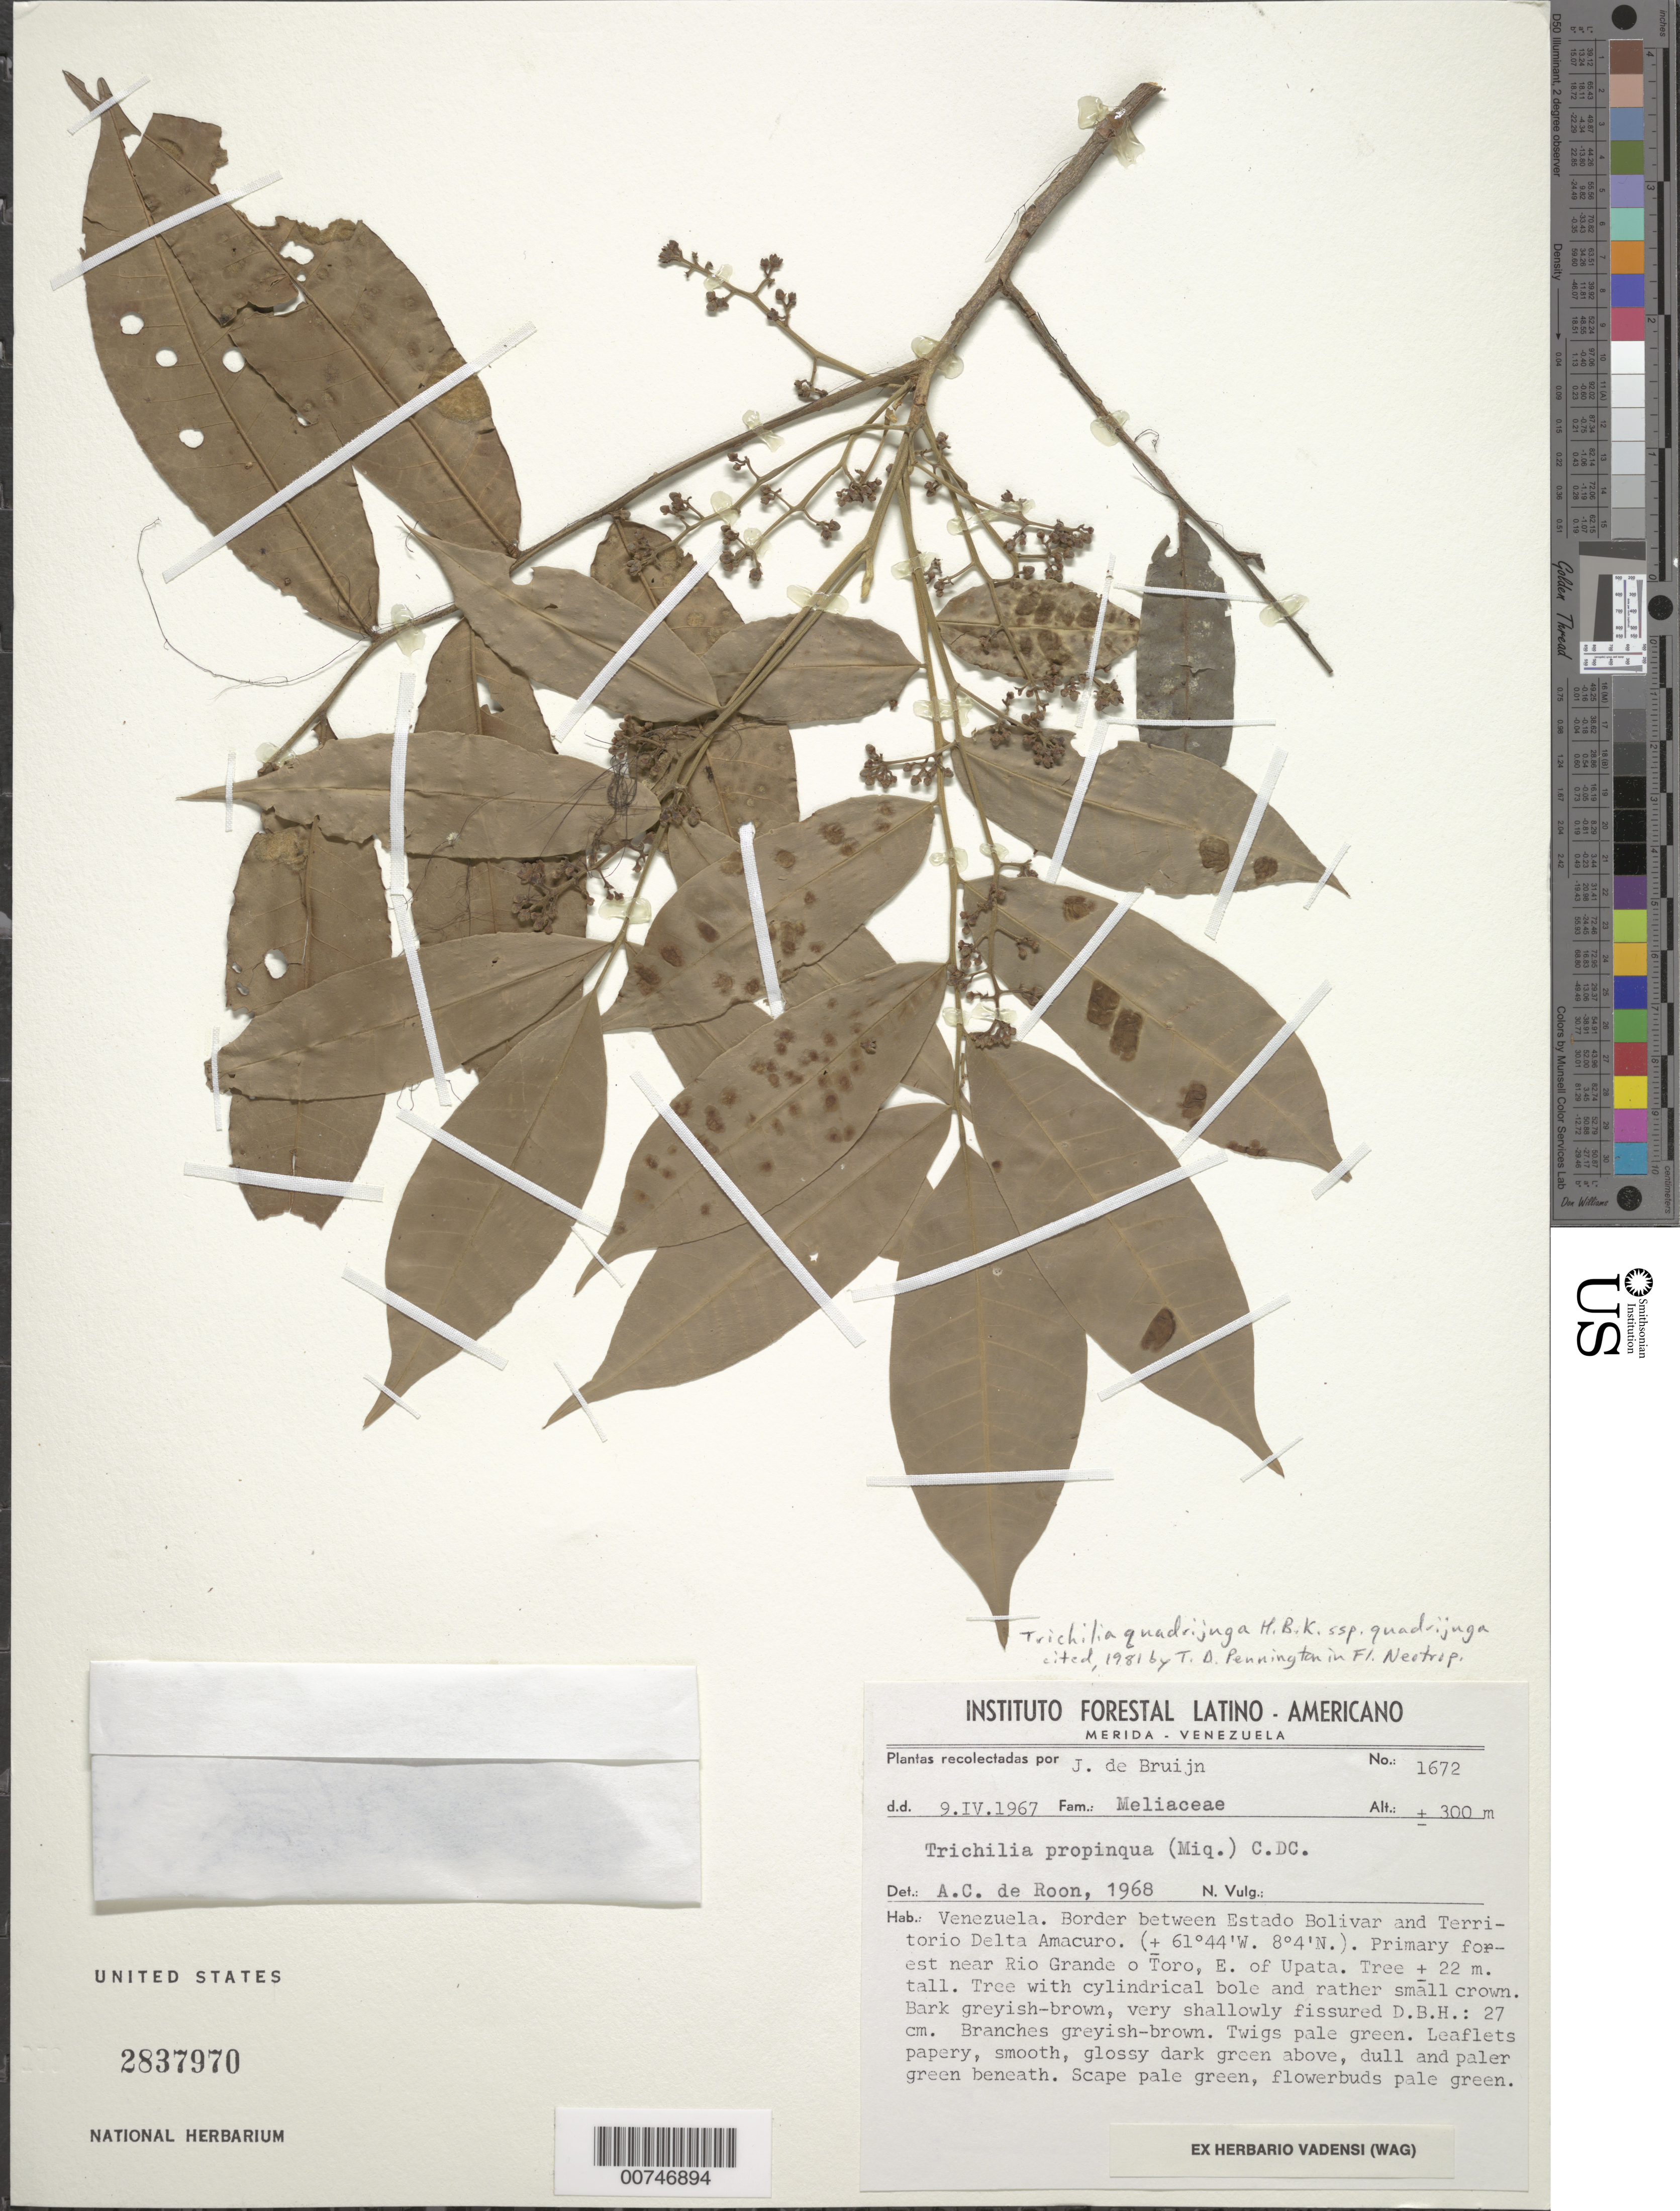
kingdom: Plantae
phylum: Tracheophyta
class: Magnoliopsida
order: Sapindales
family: Meliaceae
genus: Trichilia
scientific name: Trichilia quadrijuga subsp. quadrijuga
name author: Kunth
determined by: Pennington, T. D., (K)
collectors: J. Bruijn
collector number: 1672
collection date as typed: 9-Apr-67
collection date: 1967-04-09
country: Venezuela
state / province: Bolívar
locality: Estado Bolívar and Territorío Delta Amacuro border, near Río Grande o Toro, E of Upata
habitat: Primary forest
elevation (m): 300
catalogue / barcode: US 2837970